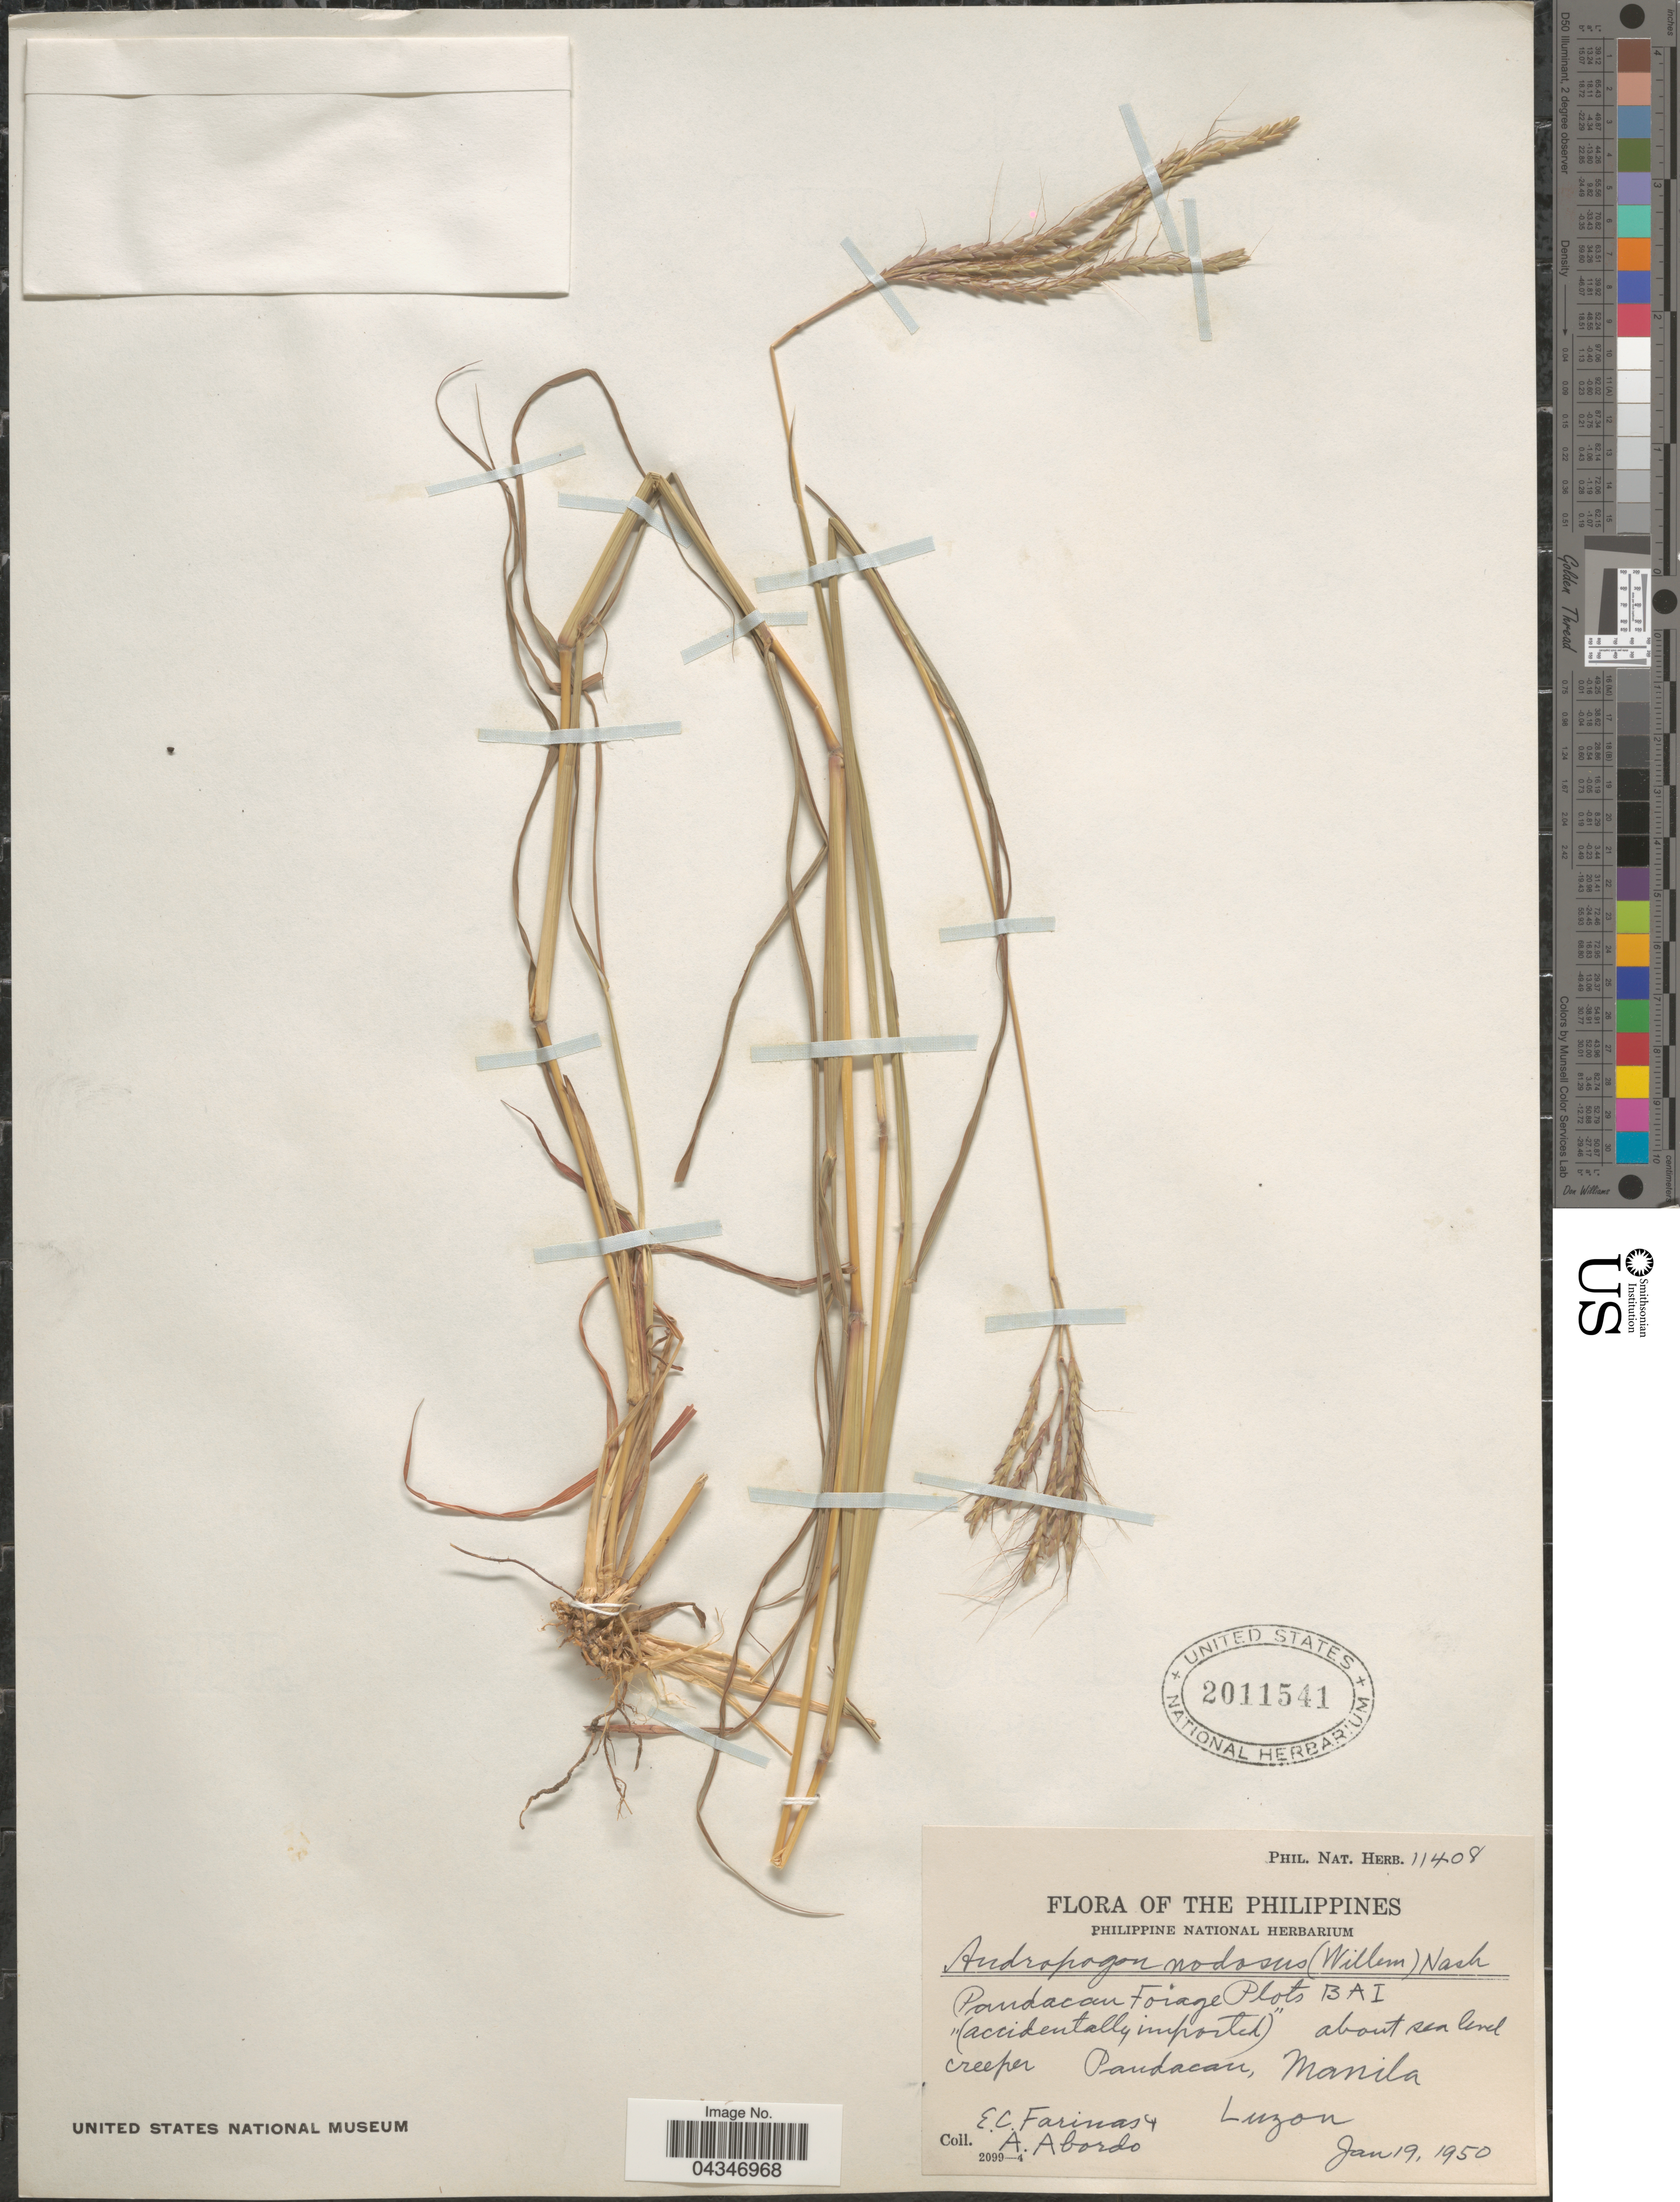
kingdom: Plantae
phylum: Tracheophyta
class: Liliopsida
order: Poales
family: Poaceae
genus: Andropogon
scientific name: Andropogon sp.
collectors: E. Farinas & A. Abordo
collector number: Phil. Nat. Herb. 11408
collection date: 1950-01-19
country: Philippines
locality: Pandacan Forage Plots BAI. Pandacan, Manila. Luzon.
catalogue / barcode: US 2011541